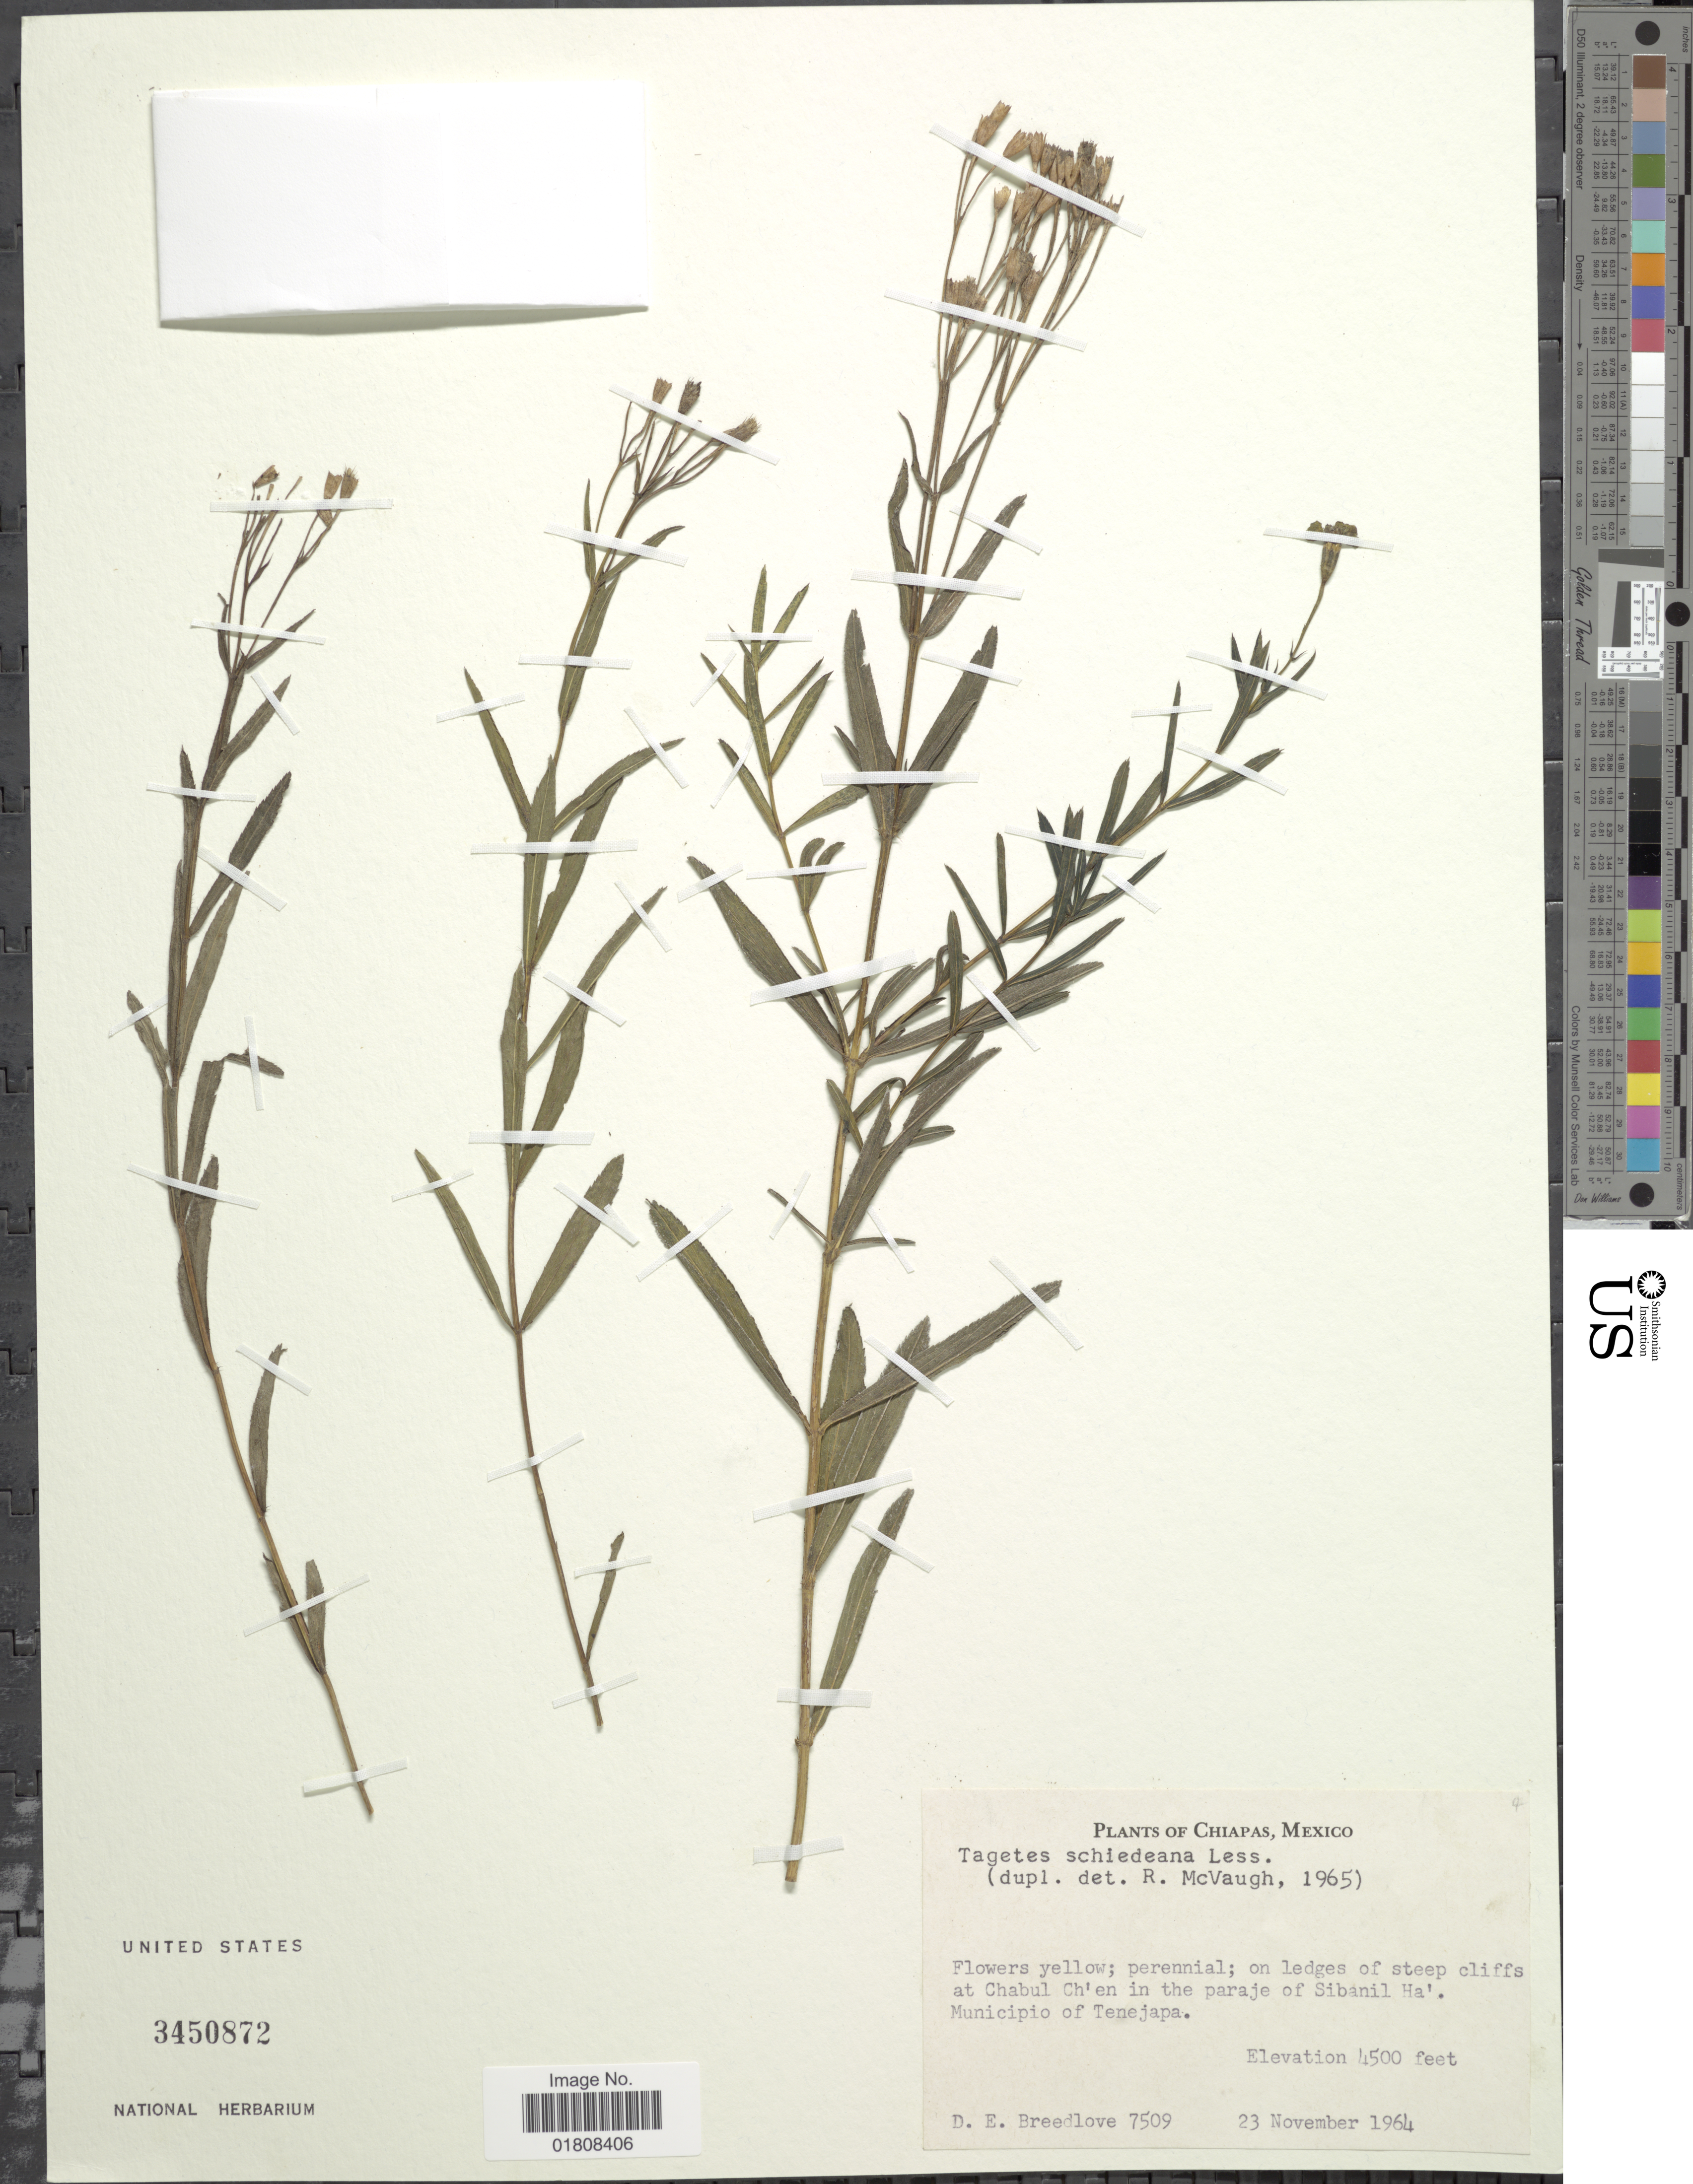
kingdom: Plantae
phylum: Tracheophyta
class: Magnoliopsida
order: Asterales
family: Asteraceae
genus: Tagetes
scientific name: Tagetes schiedeana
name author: Less.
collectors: D. E. Breedlove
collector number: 7509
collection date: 1964-11-23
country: Mexico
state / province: Chiapas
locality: On ledges of steep cliffs at Chabul Ch'en in the paraje of Sibanil Ha', Municipio of Tenejapa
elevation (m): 1372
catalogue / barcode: US 3450872